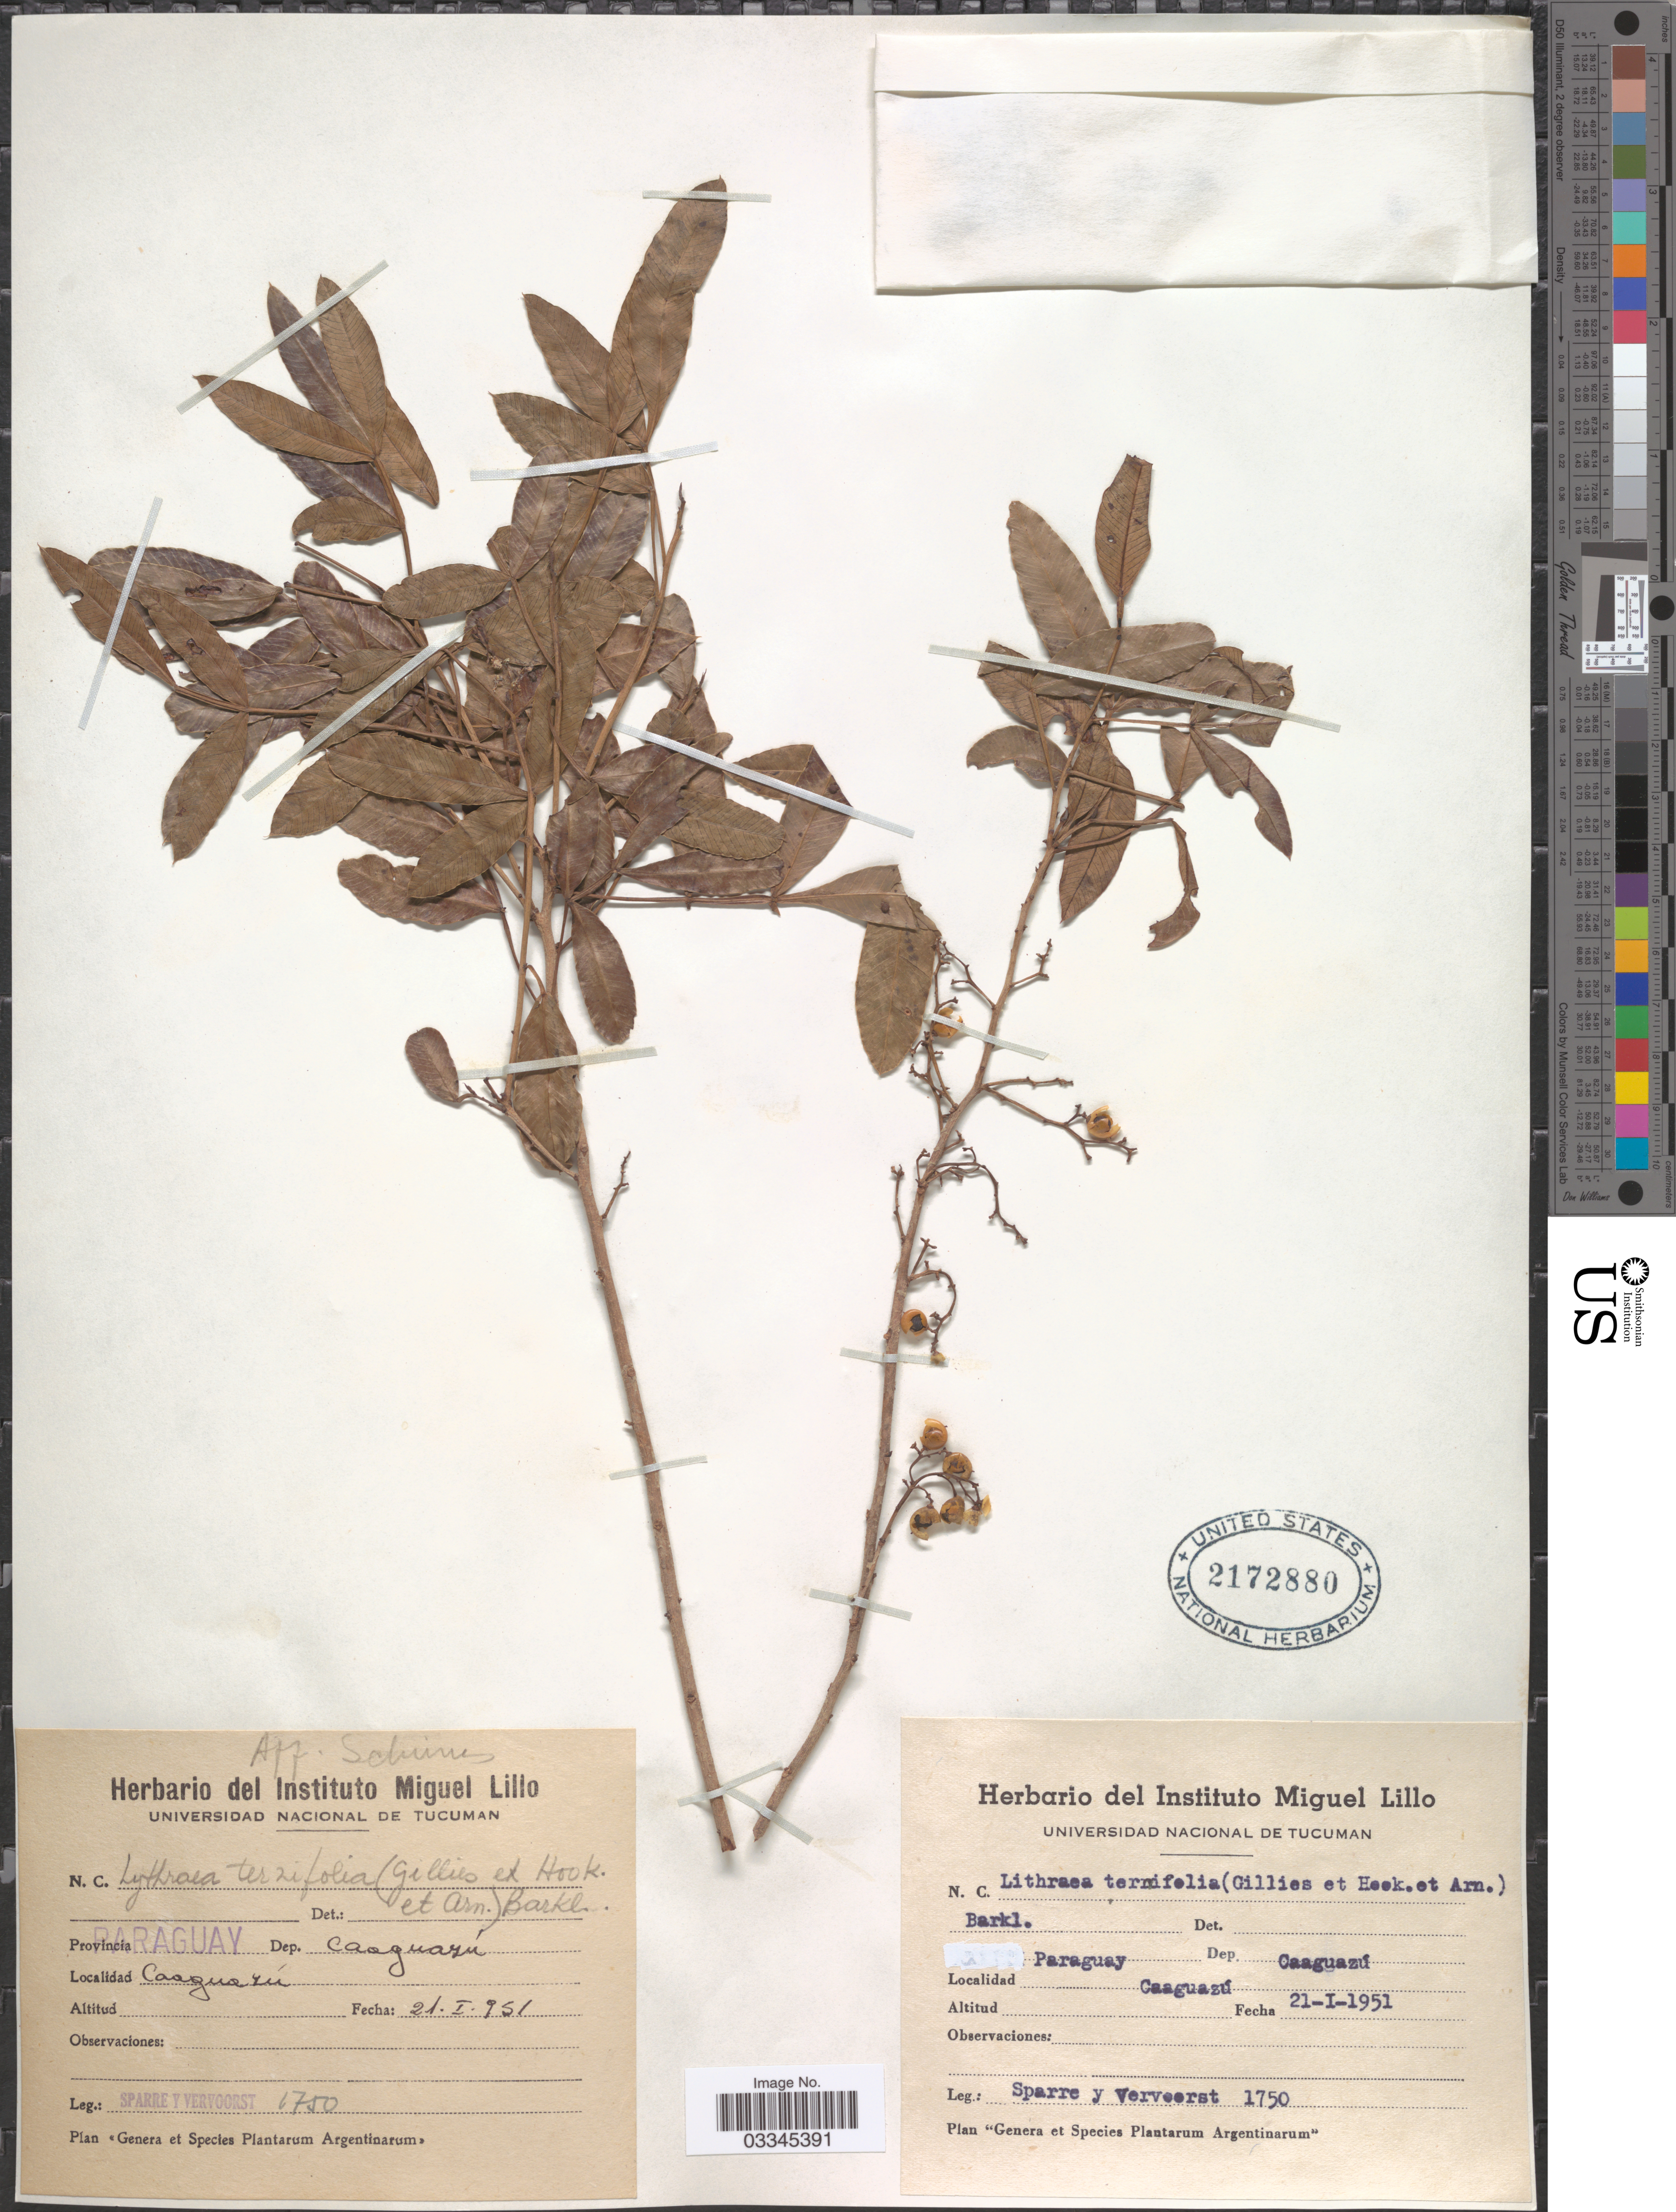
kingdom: Plantae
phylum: Tracheophyta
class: Magnoliopsida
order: Sapindales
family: Anacardiaceae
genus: Lithraea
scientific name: Lithraea ternifolia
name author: (Gillies ex Hook.) F.A. Barkley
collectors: Sparre & Vervoorst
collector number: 1750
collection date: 1951-01-21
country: Paraguay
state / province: Caaguazu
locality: Dep. Caaguazú, Caaguazú.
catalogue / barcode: US 2172880